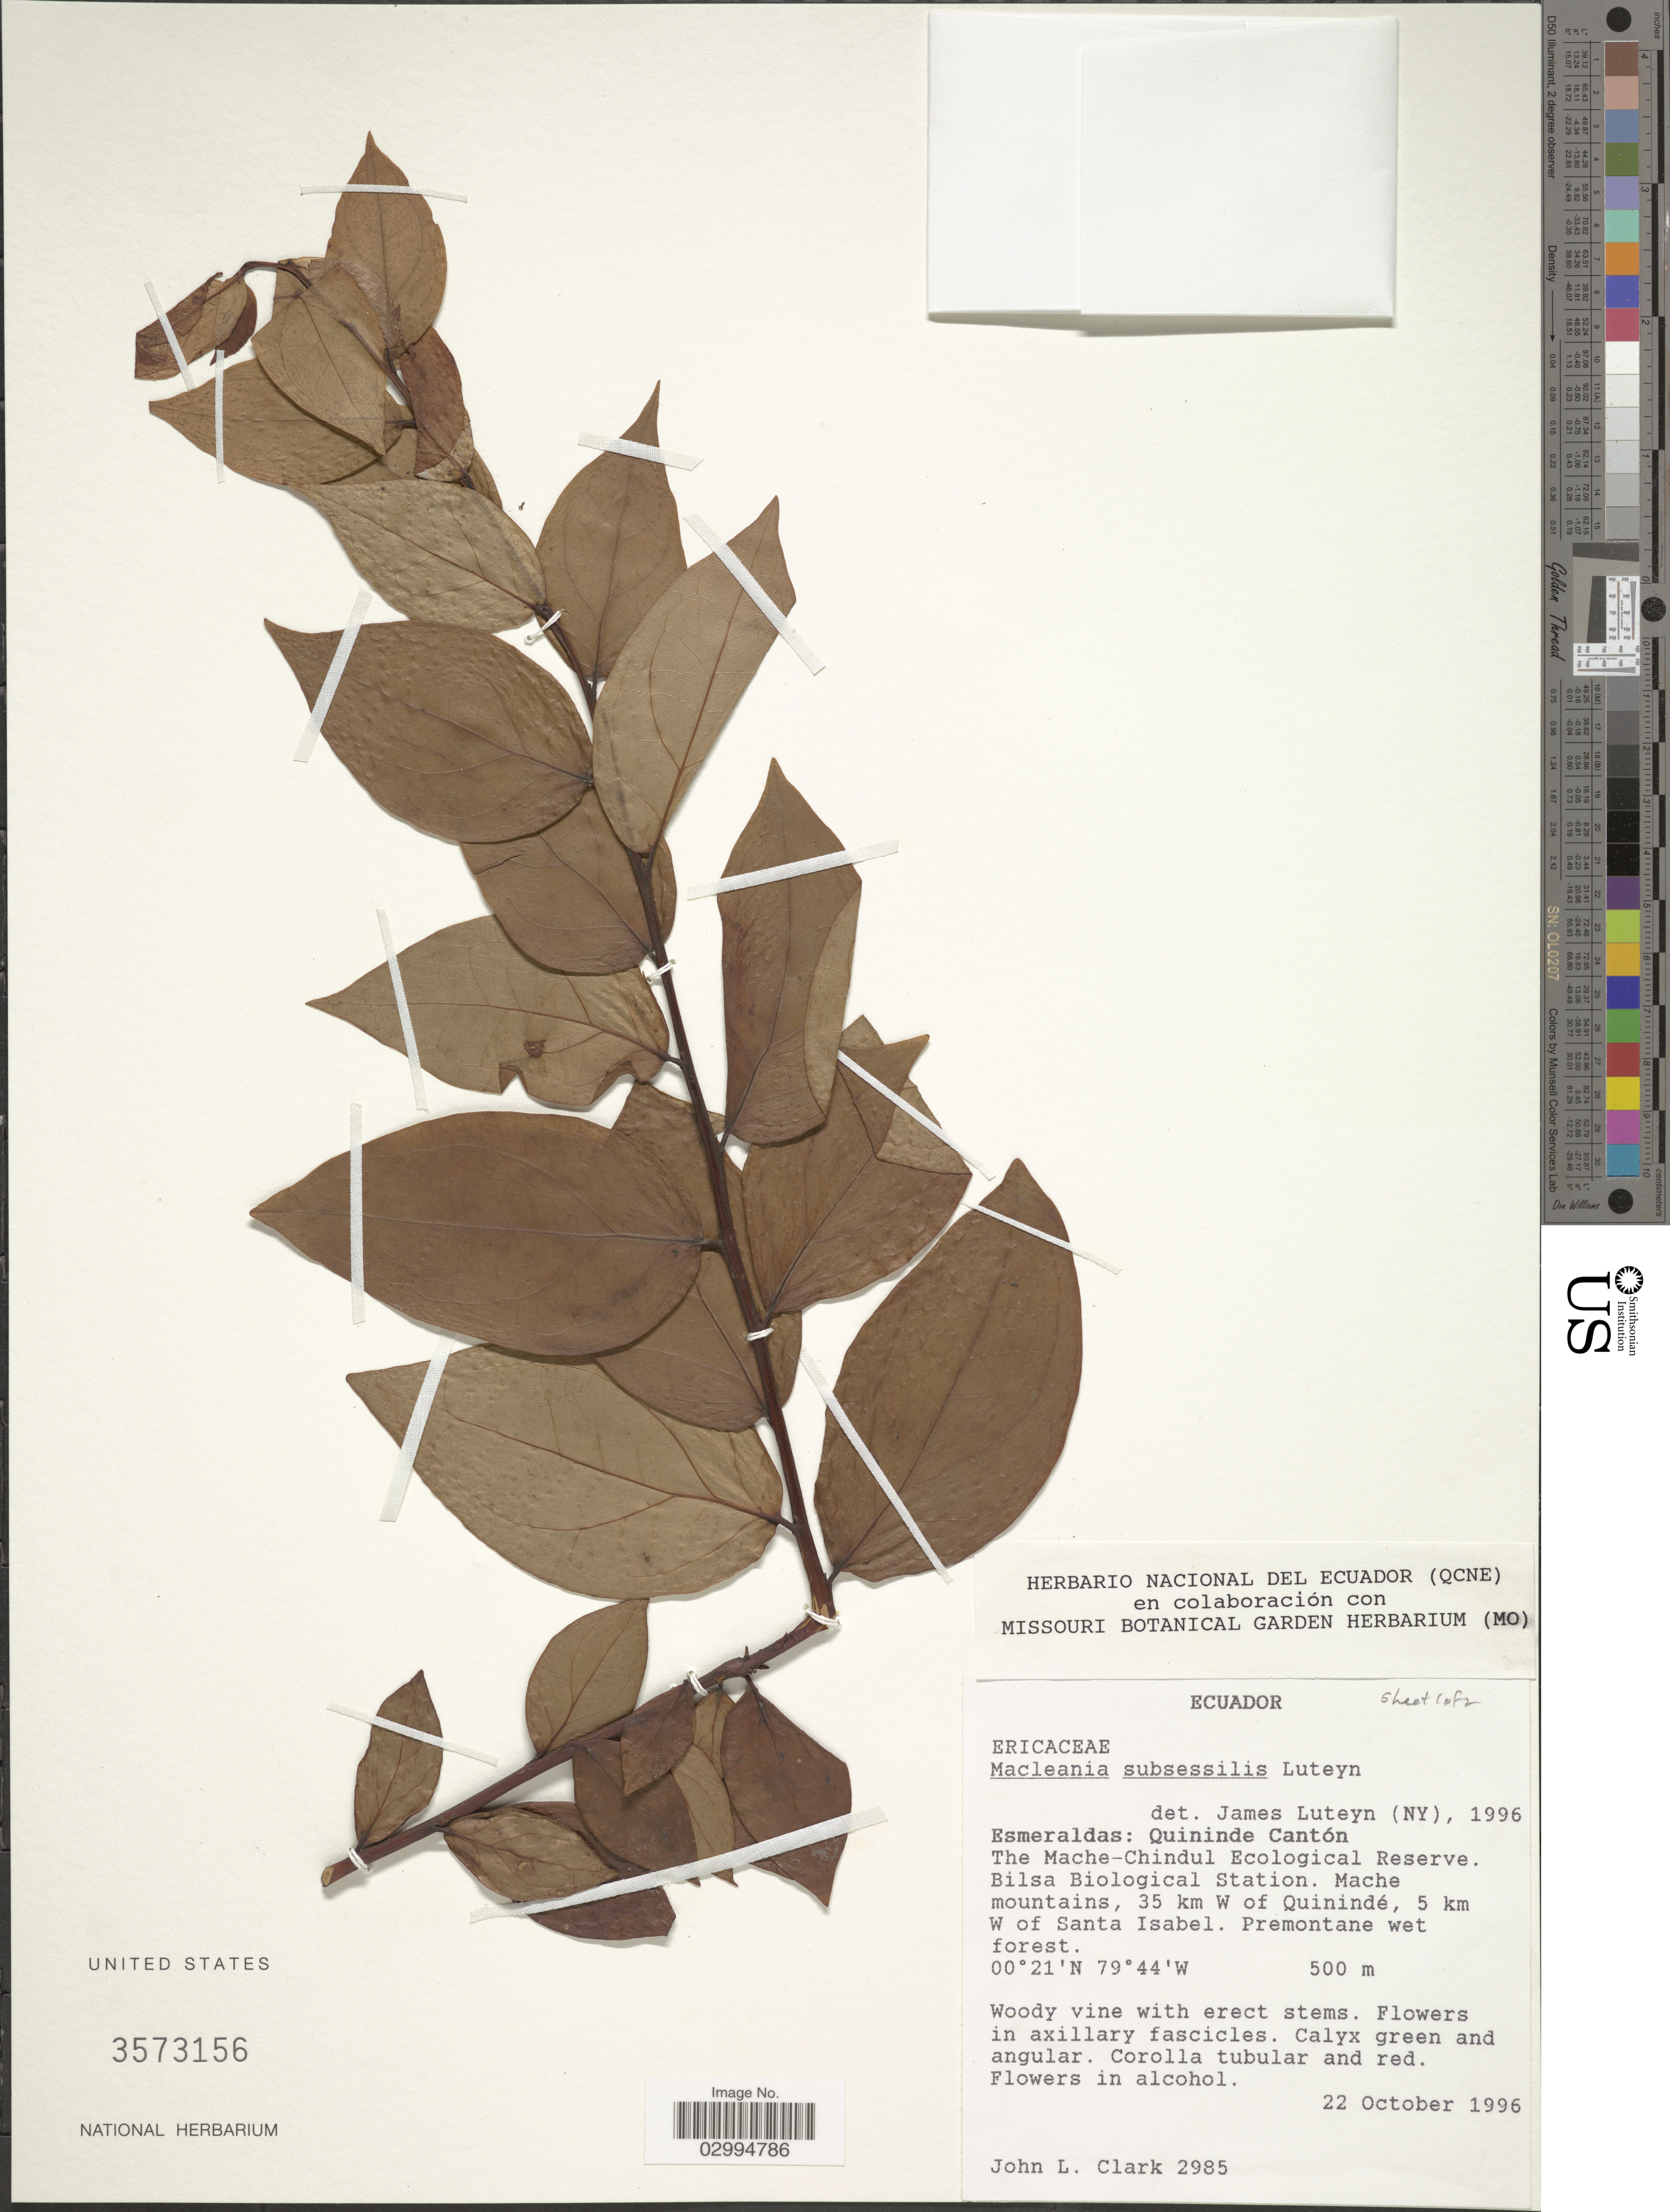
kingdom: Plantae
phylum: Tracheophyta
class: Magnoliopsida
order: Ericales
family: Ericaceae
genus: Macleania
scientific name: Macleania subsessilis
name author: Luteyn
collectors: J. L. Clark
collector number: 2985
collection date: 1996-10-22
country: Ecuador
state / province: Esmeraldas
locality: Quininde Cantón. The Mache-Chindul Ecological Reserve. Bilsa Biological Station. Mache mountains, 35 km W of Quinindé, 5 km W of Santa Isabel.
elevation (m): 500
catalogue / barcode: US 3573156